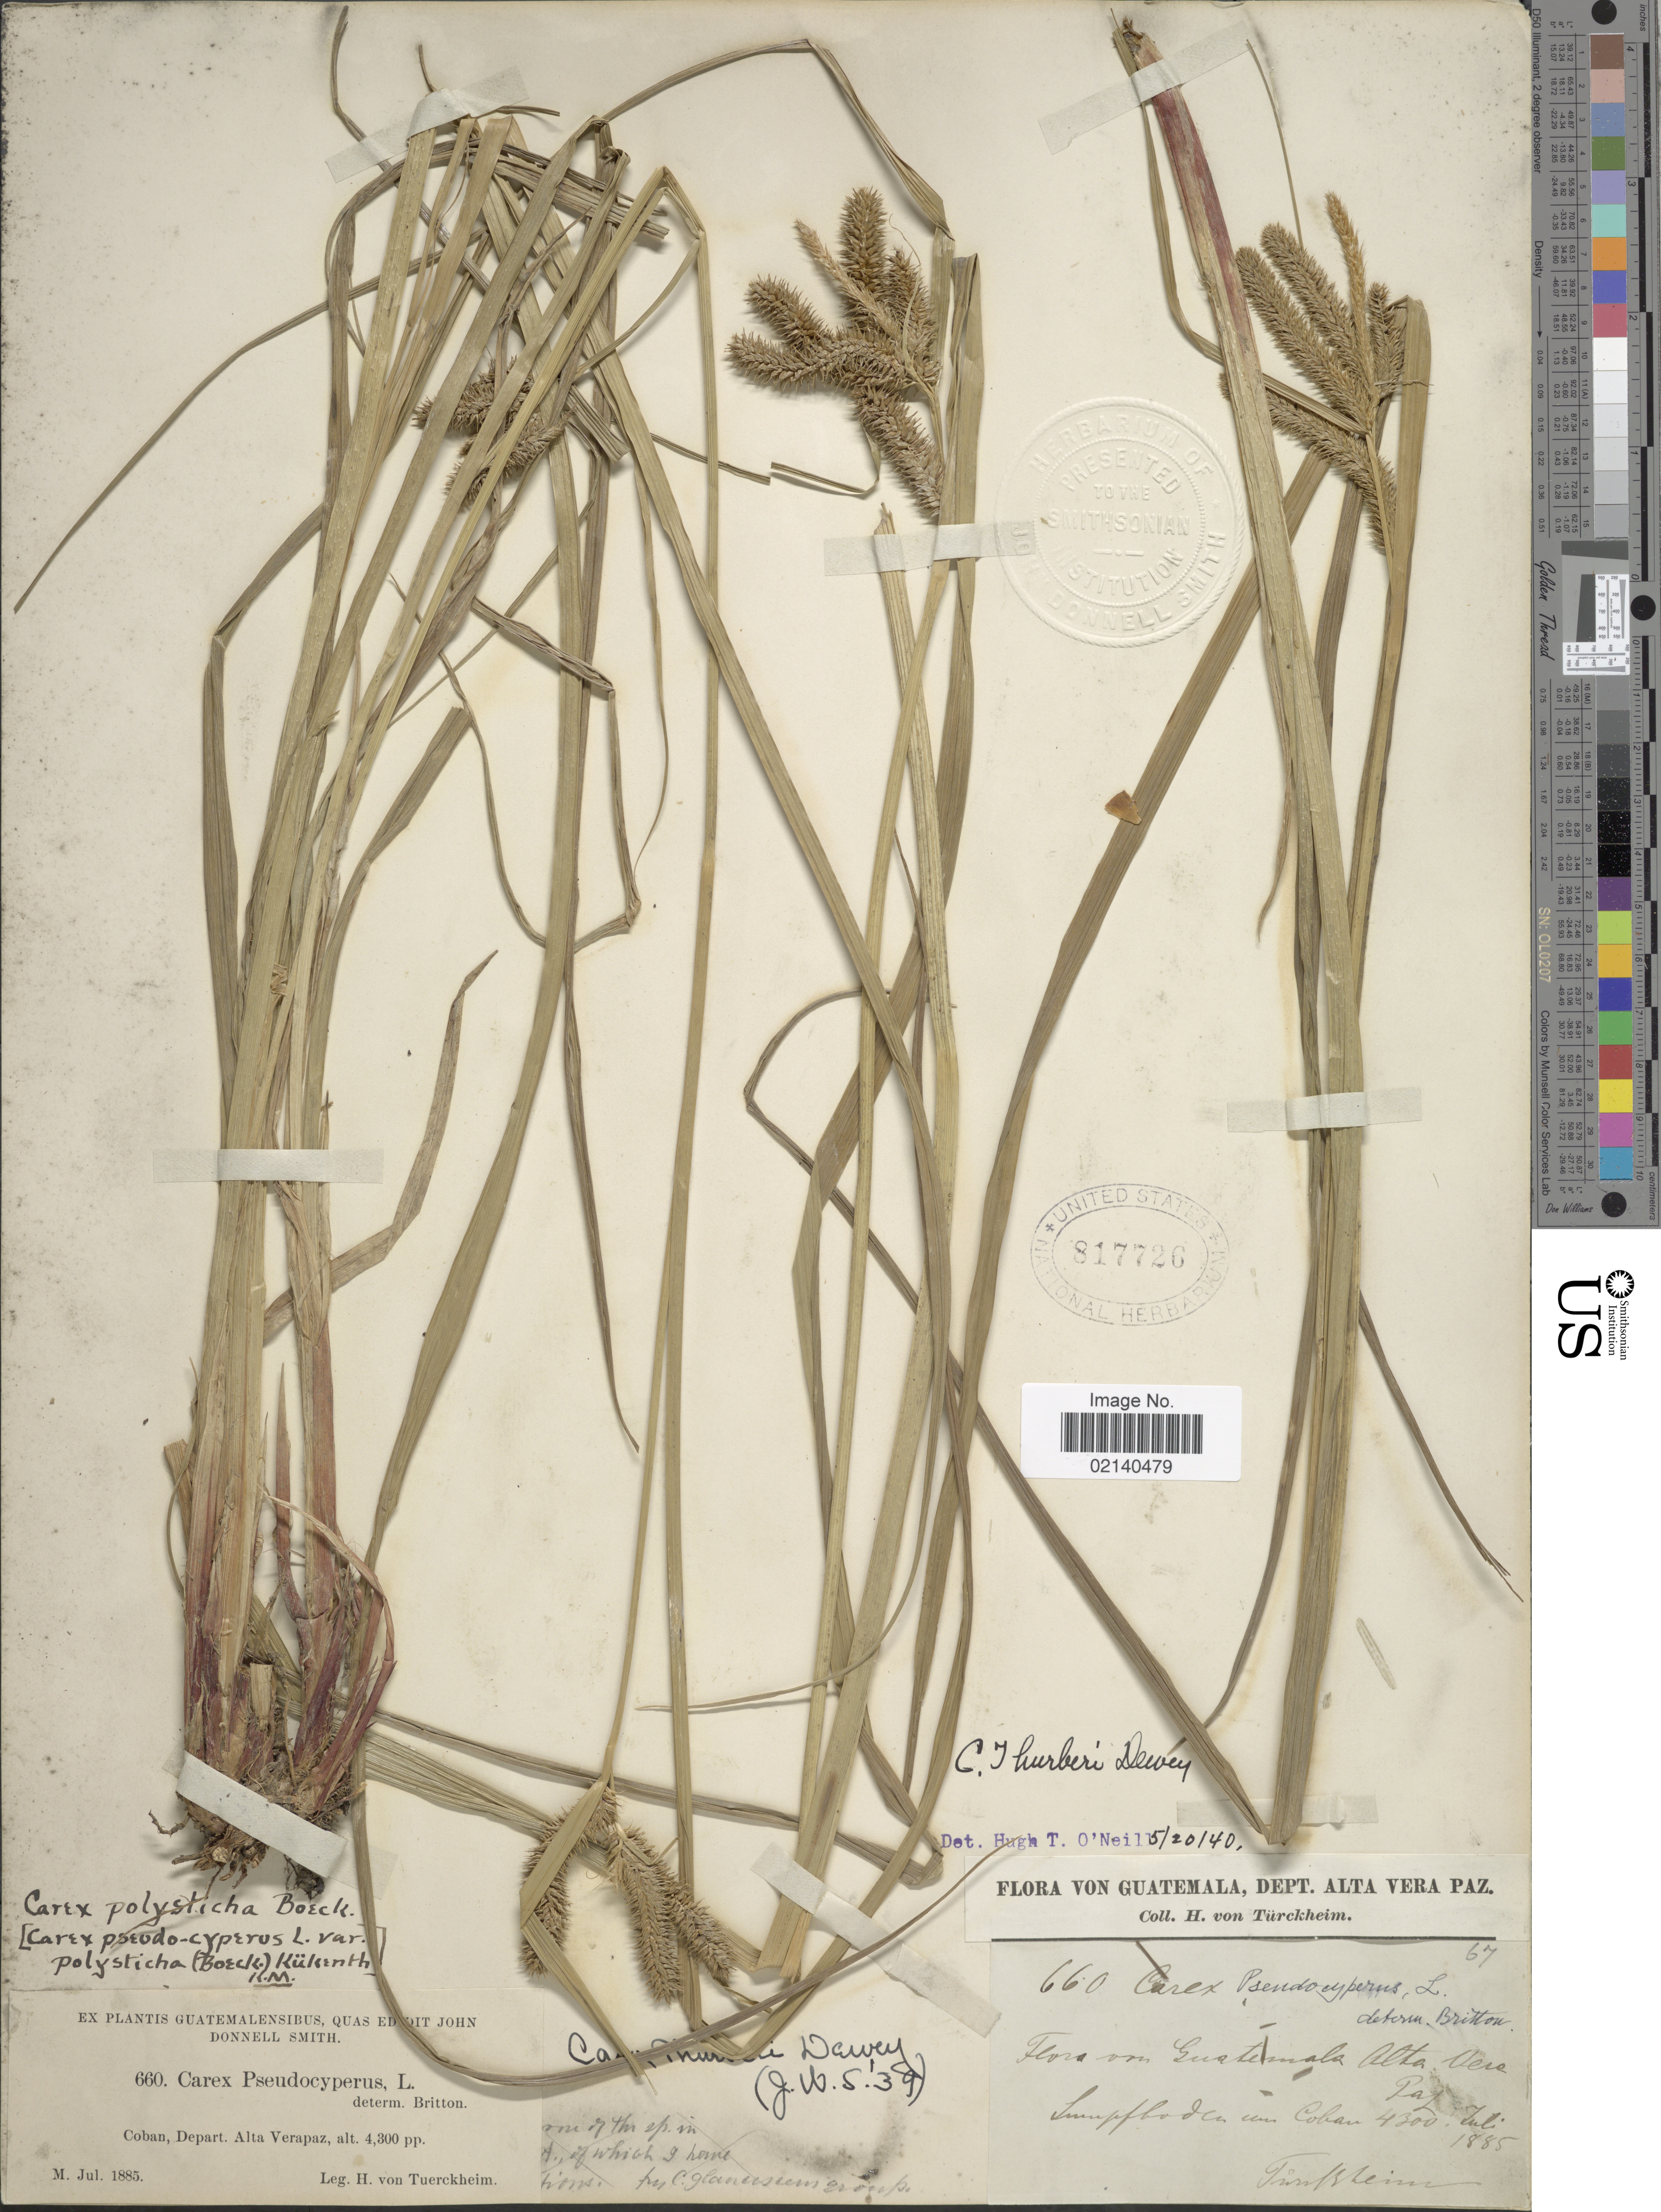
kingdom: Plantae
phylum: Tracheophyta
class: Liliopsida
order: Poales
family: Cyperaceae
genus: Carex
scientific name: Carex polysticha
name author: Boeckeler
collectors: H. von Türckheim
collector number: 660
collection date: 1885-07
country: Guatemala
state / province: Alta Verapaz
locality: Coban, Depart. Alta Verapaz.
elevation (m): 1311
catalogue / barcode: US 817726